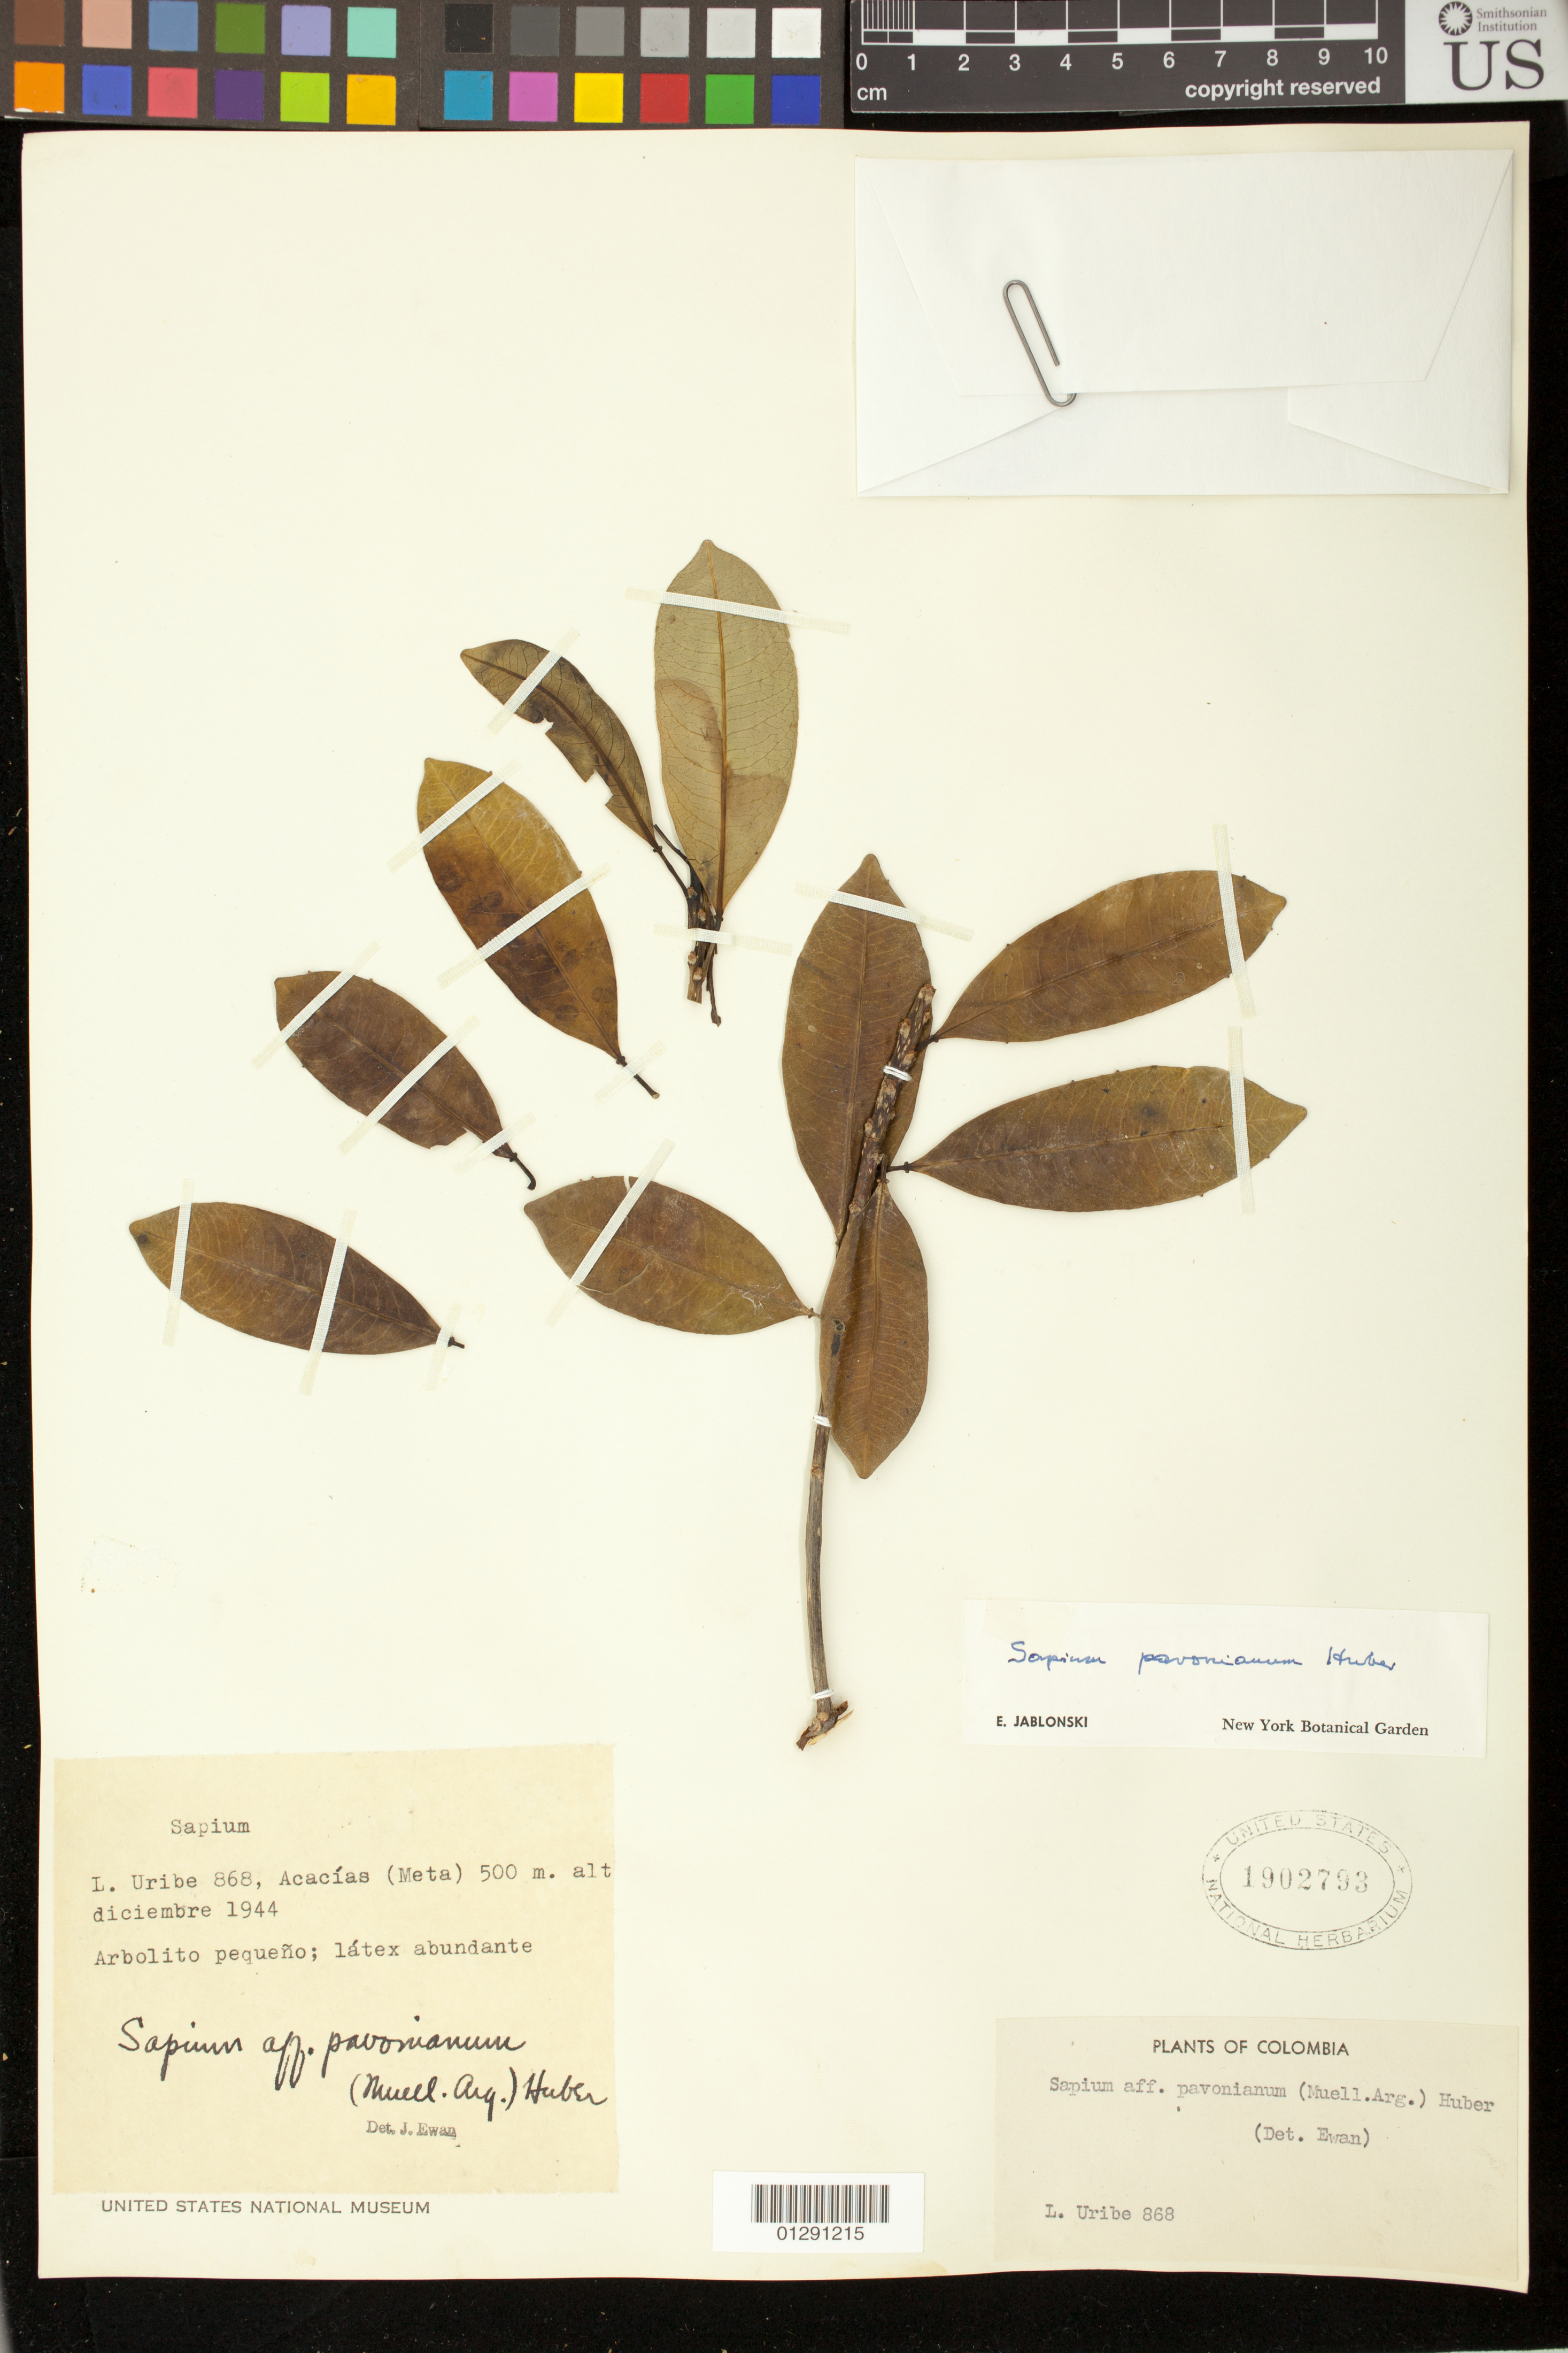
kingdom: Plantae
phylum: Tracheophyta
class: Magnoliopsida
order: Malpighiales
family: Euphorbiaceae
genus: Sapium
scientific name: Sapium glandulatum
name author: (Vell.) Pax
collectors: L. Uribe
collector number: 868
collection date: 1944-12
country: Colombia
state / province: Meta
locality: Acacias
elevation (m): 500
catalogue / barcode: US 1902793